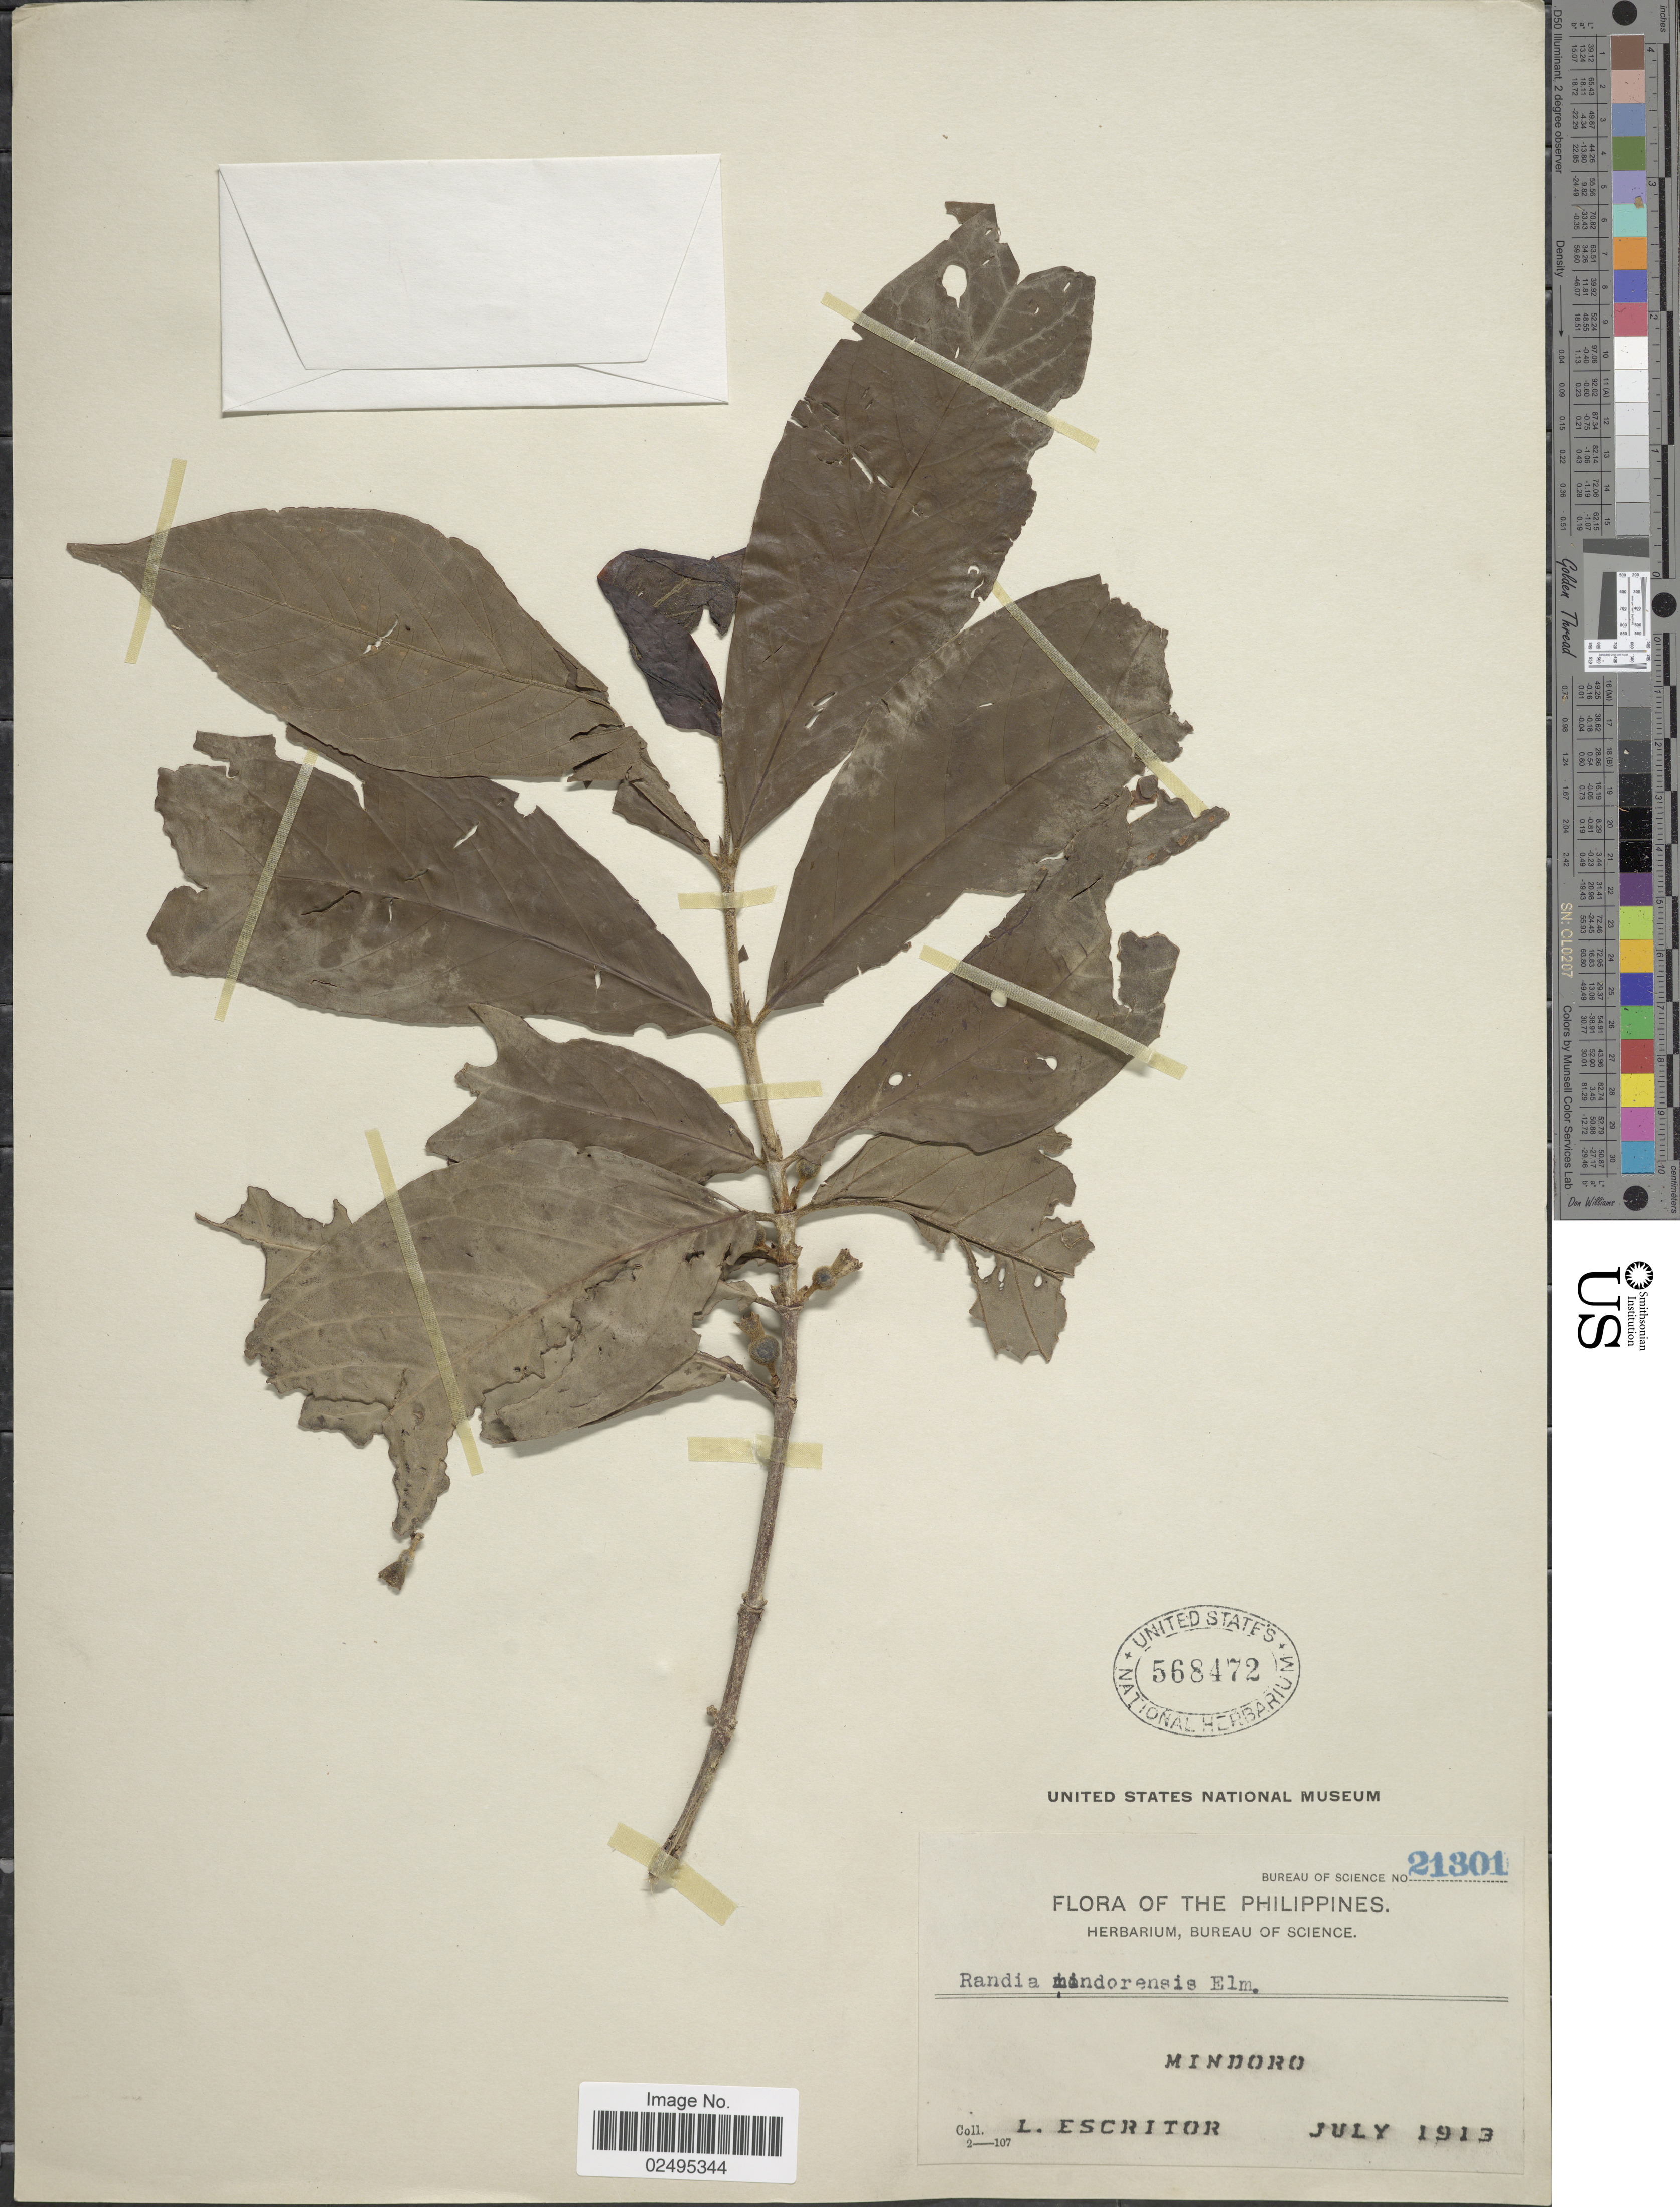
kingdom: Plantae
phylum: Tracheophyta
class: Magnoliopsida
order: Gentianales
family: Rubiaceae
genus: Randia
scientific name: Randia mindoroensis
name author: Elmer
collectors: L. Escritor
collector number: Bureau of Science 21301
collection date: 1913-07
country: Philippines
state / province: Mimaropa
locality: Mindoro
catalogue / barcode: US 568472